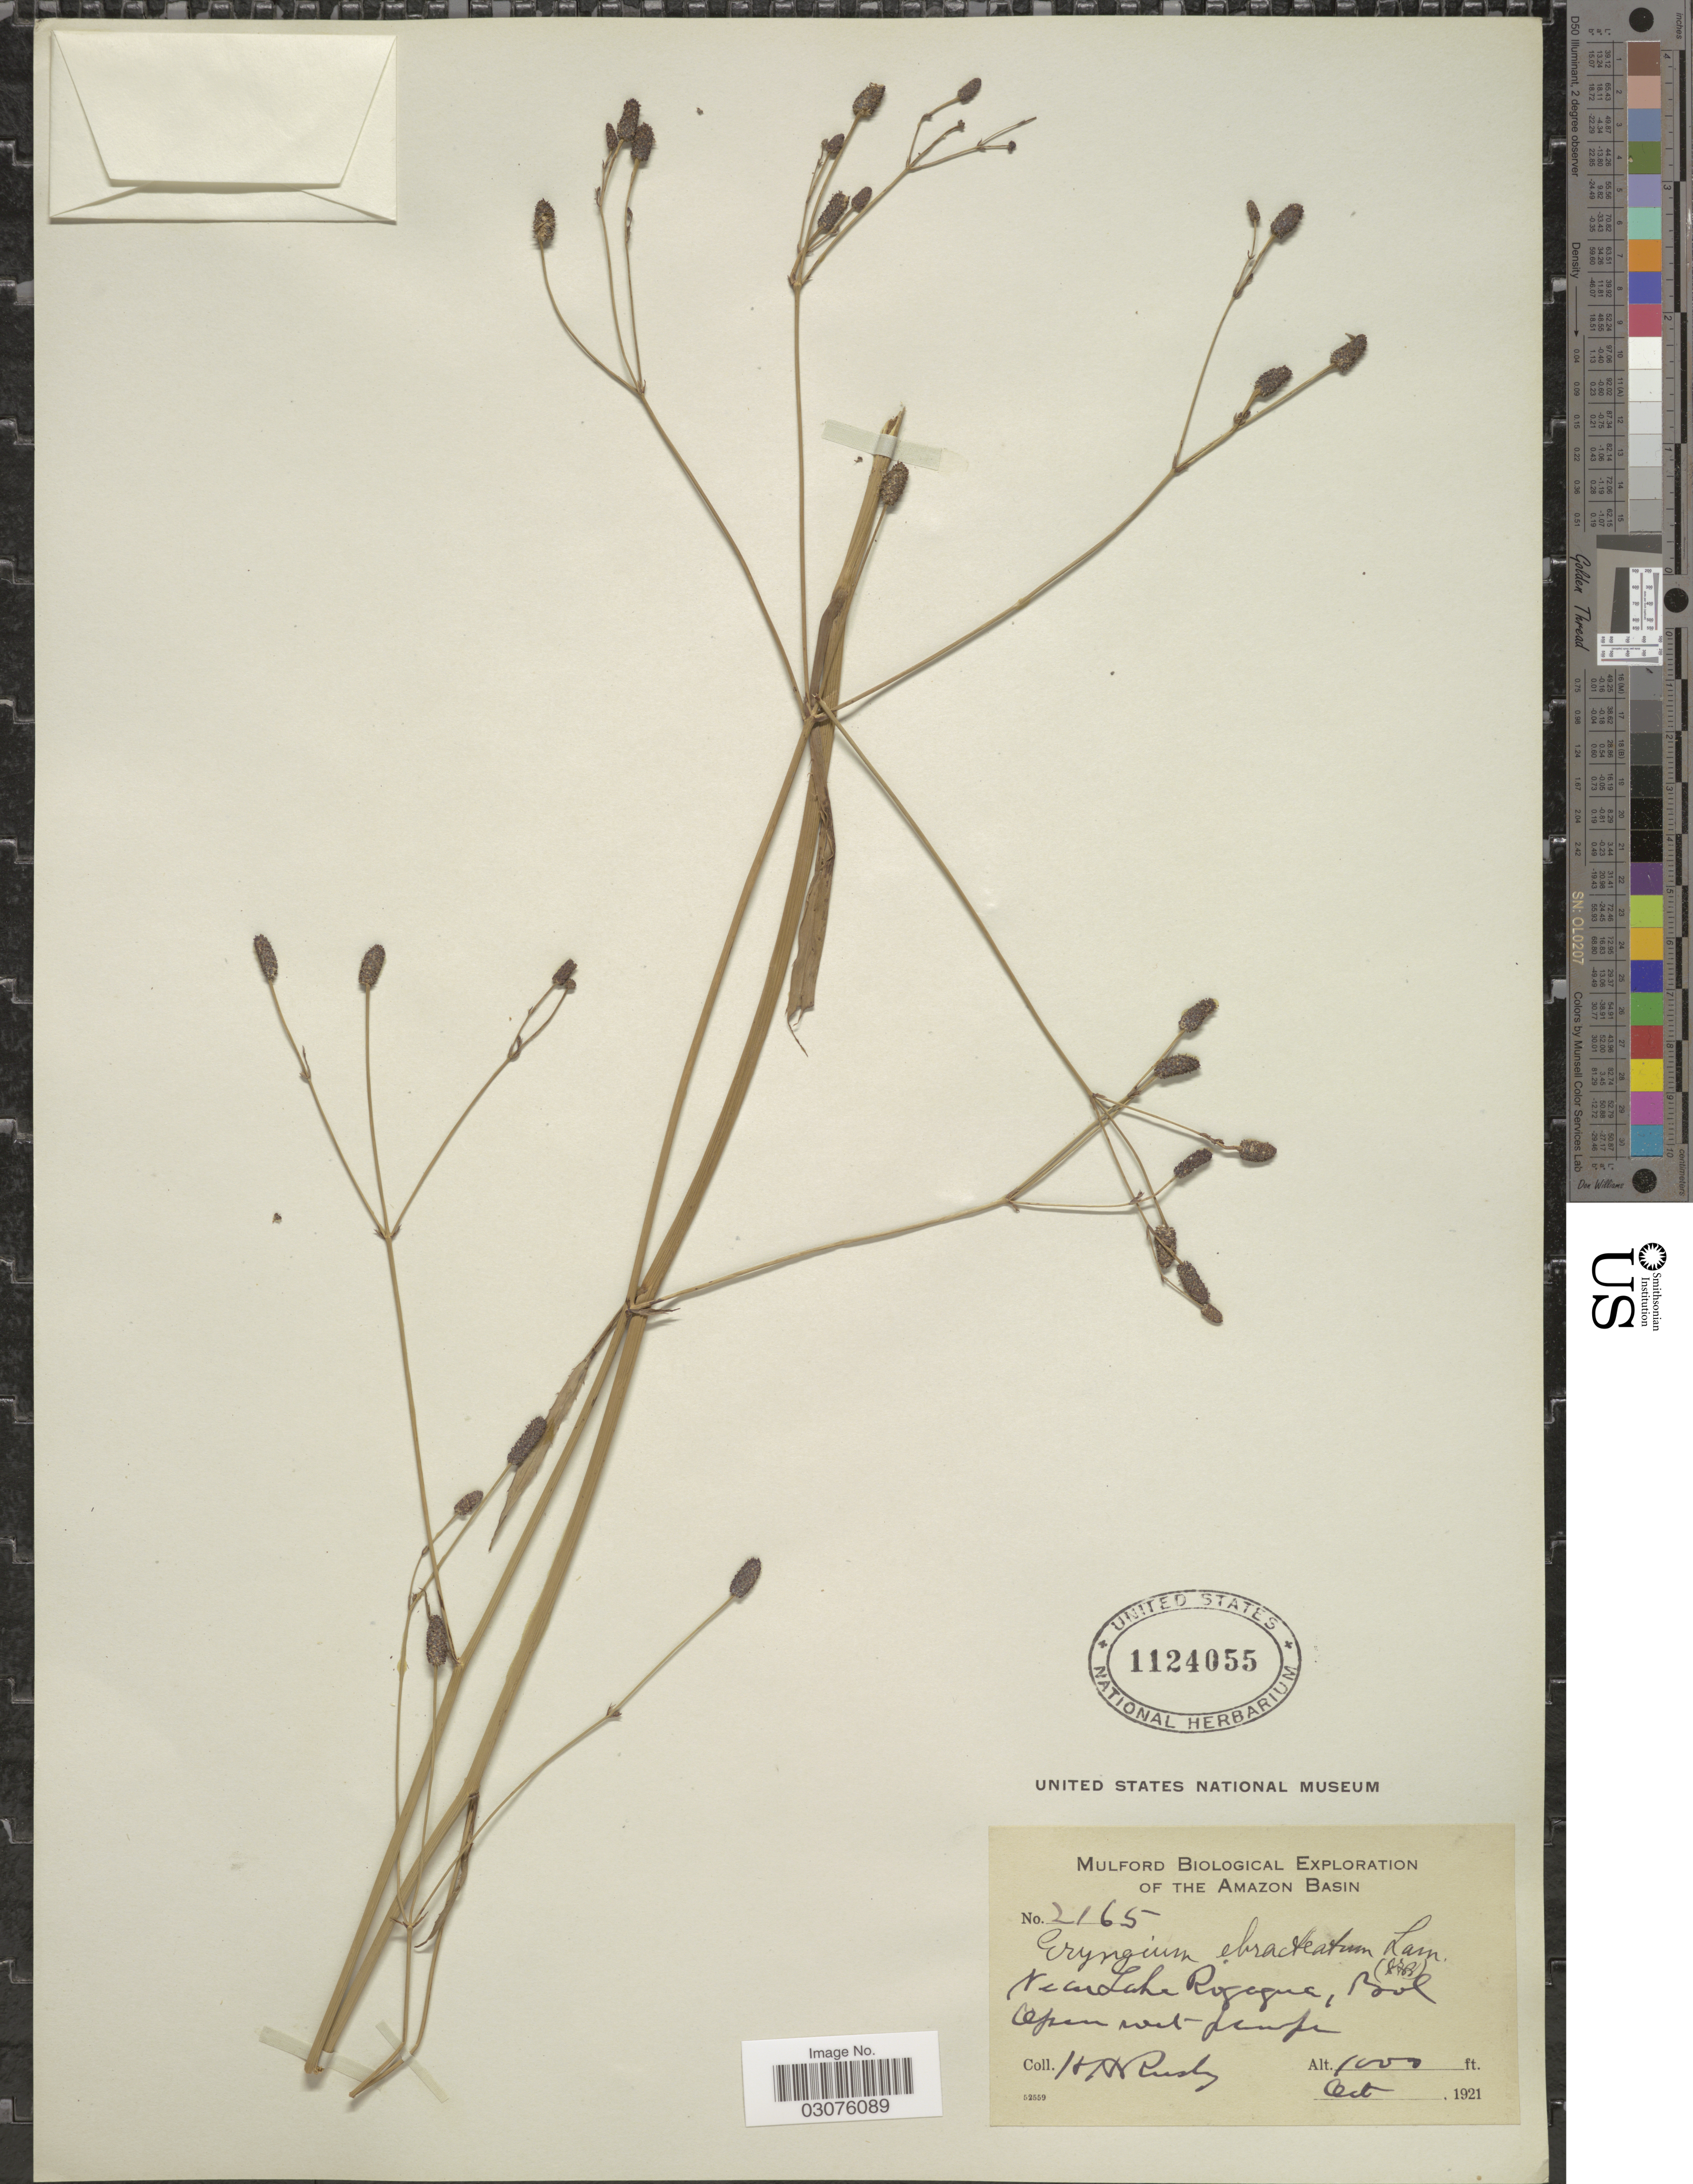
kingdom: Plantae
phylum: Tracheophyta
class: Magnoliopsida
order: Apiales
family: Apiaceae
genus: Eryngium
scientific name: Eryngium ebracteatum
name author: Lam.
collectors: H. H. Rusby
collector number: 2165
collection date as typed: Oct., 1921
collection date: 1921-10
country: Bolivia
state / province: Beni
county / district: José Ballivián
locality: Lake Rogagua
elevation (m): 305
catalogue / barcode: US 1124055